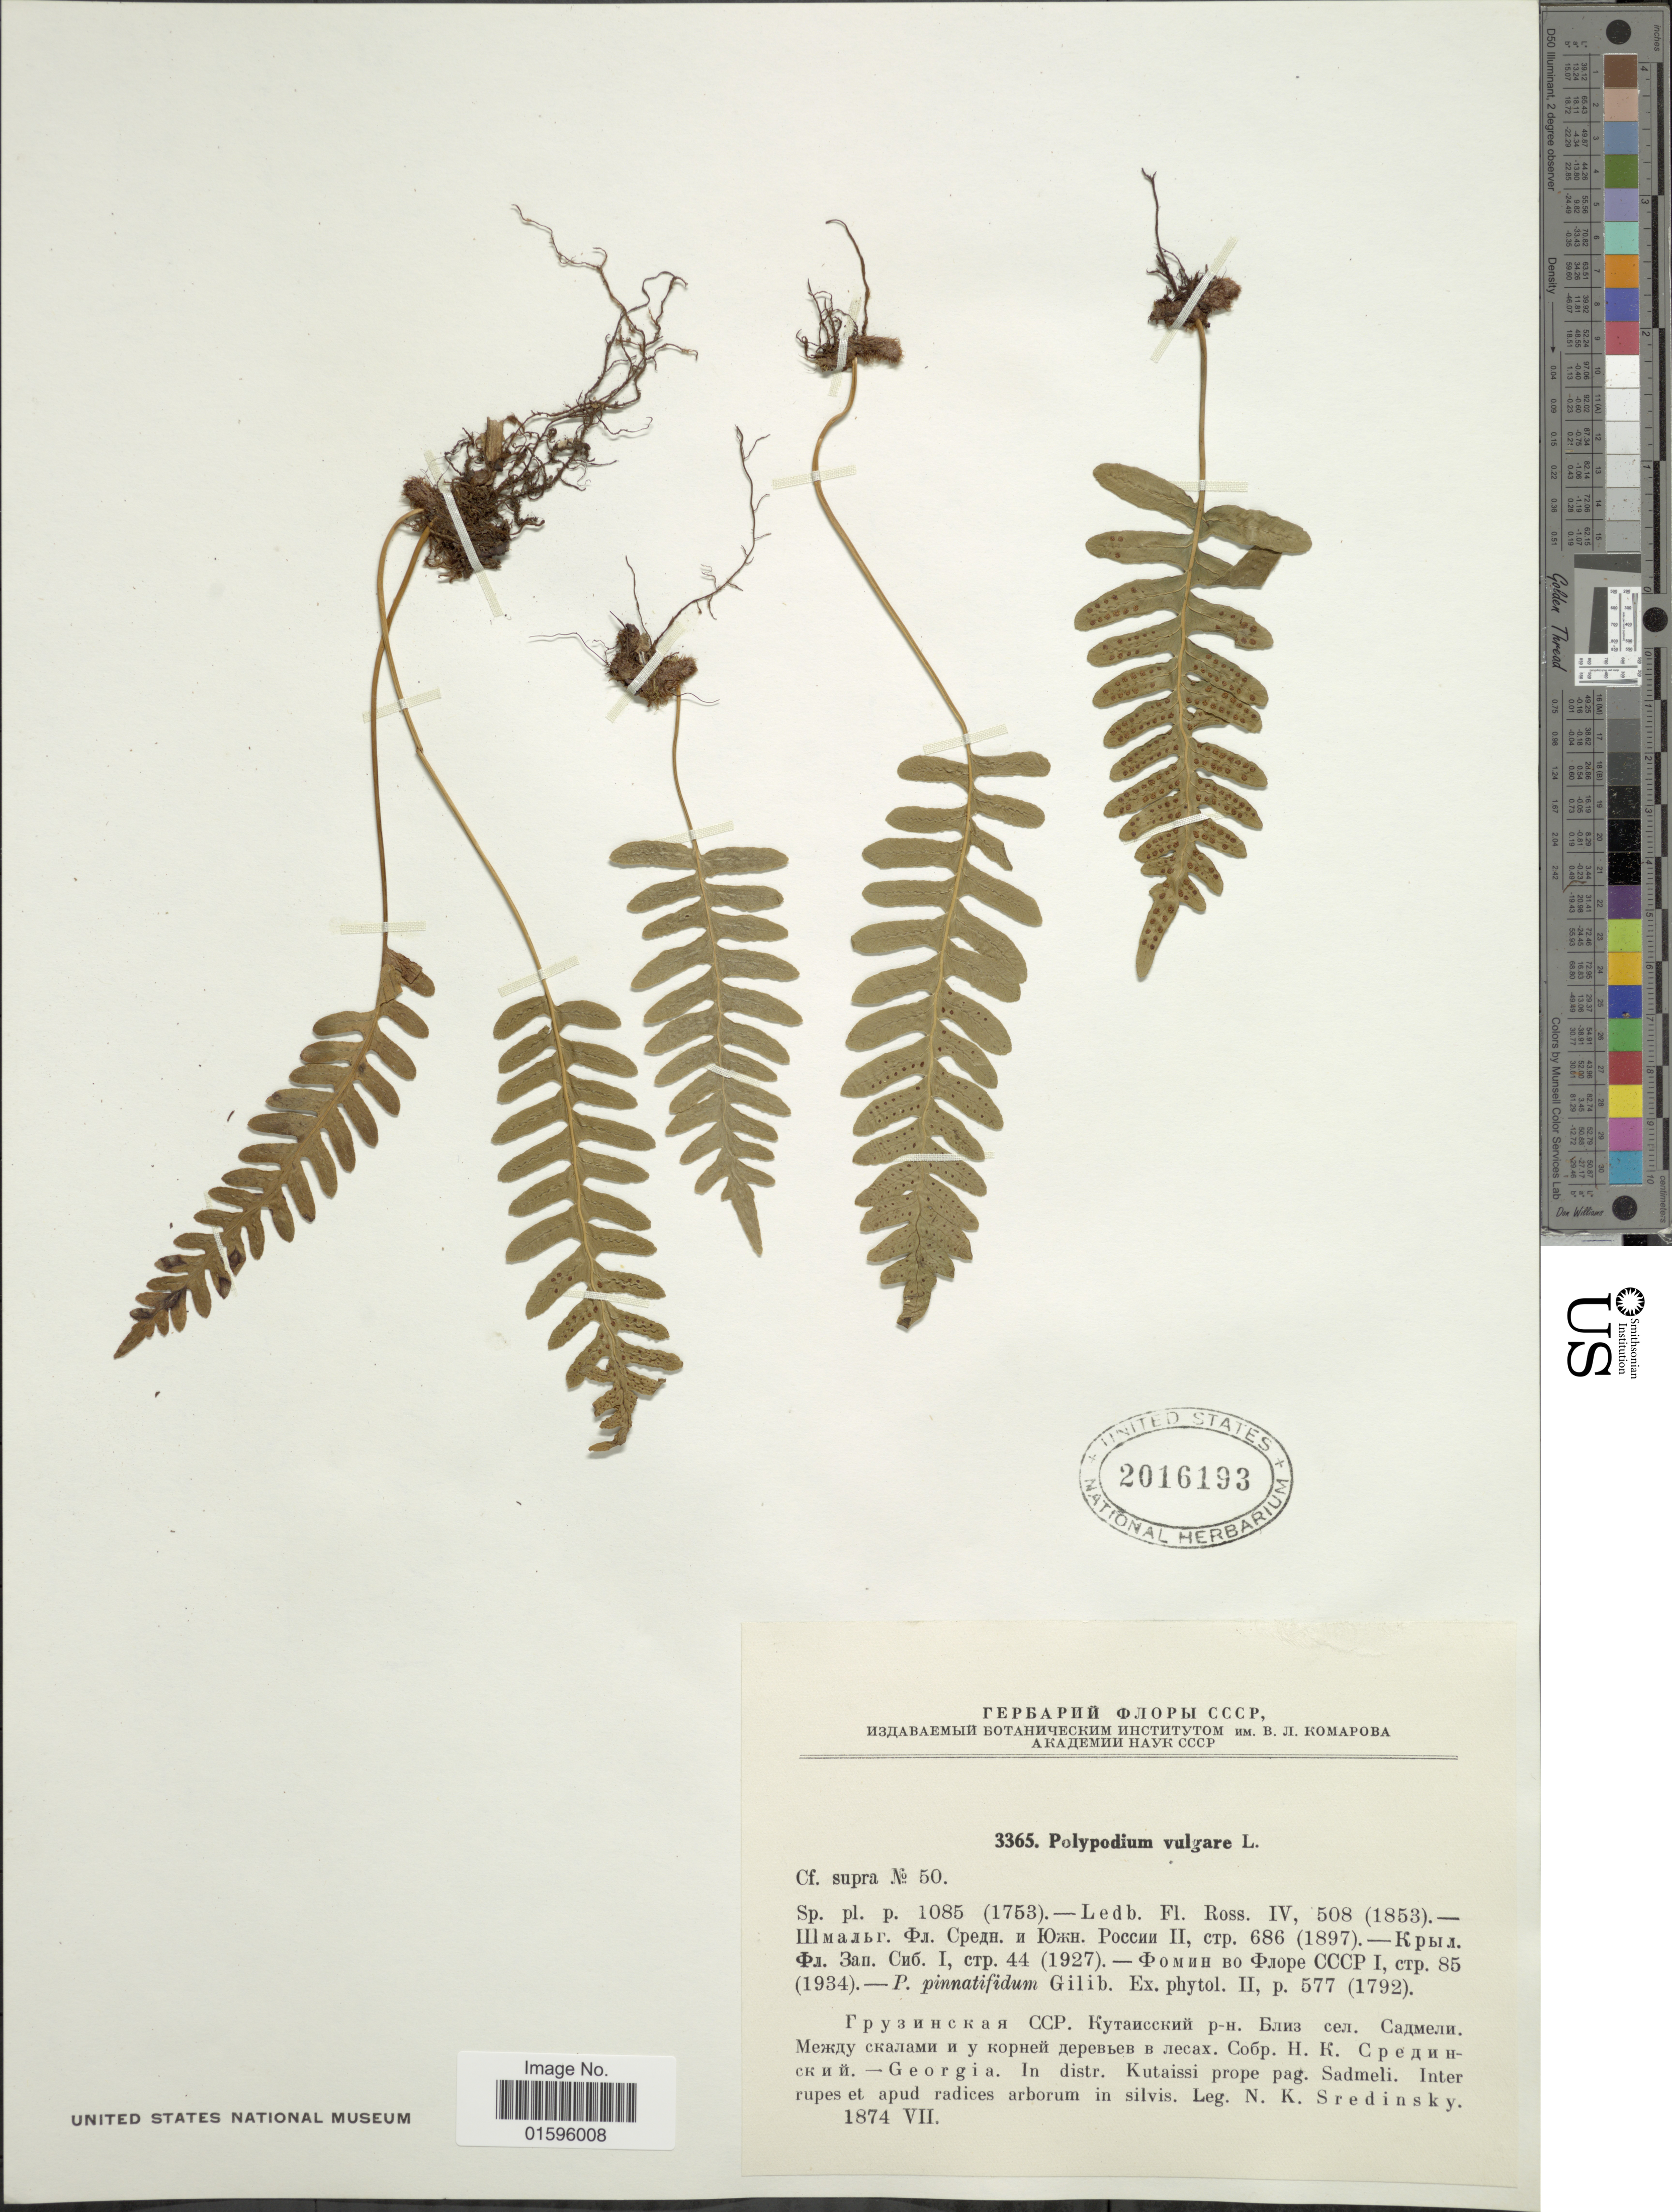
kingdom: Plantae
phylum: Tracheophyta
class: Polypodiopsida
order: Polypodiales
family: Polypodiaceae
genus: Polypodium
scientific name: Polypodium vulgare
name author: L.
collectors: N. Sredinsky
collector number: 50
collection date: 1874-07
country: Georgia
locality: In distr. Kuatissi prope pag. Sadmeli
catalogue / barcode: US 2016193